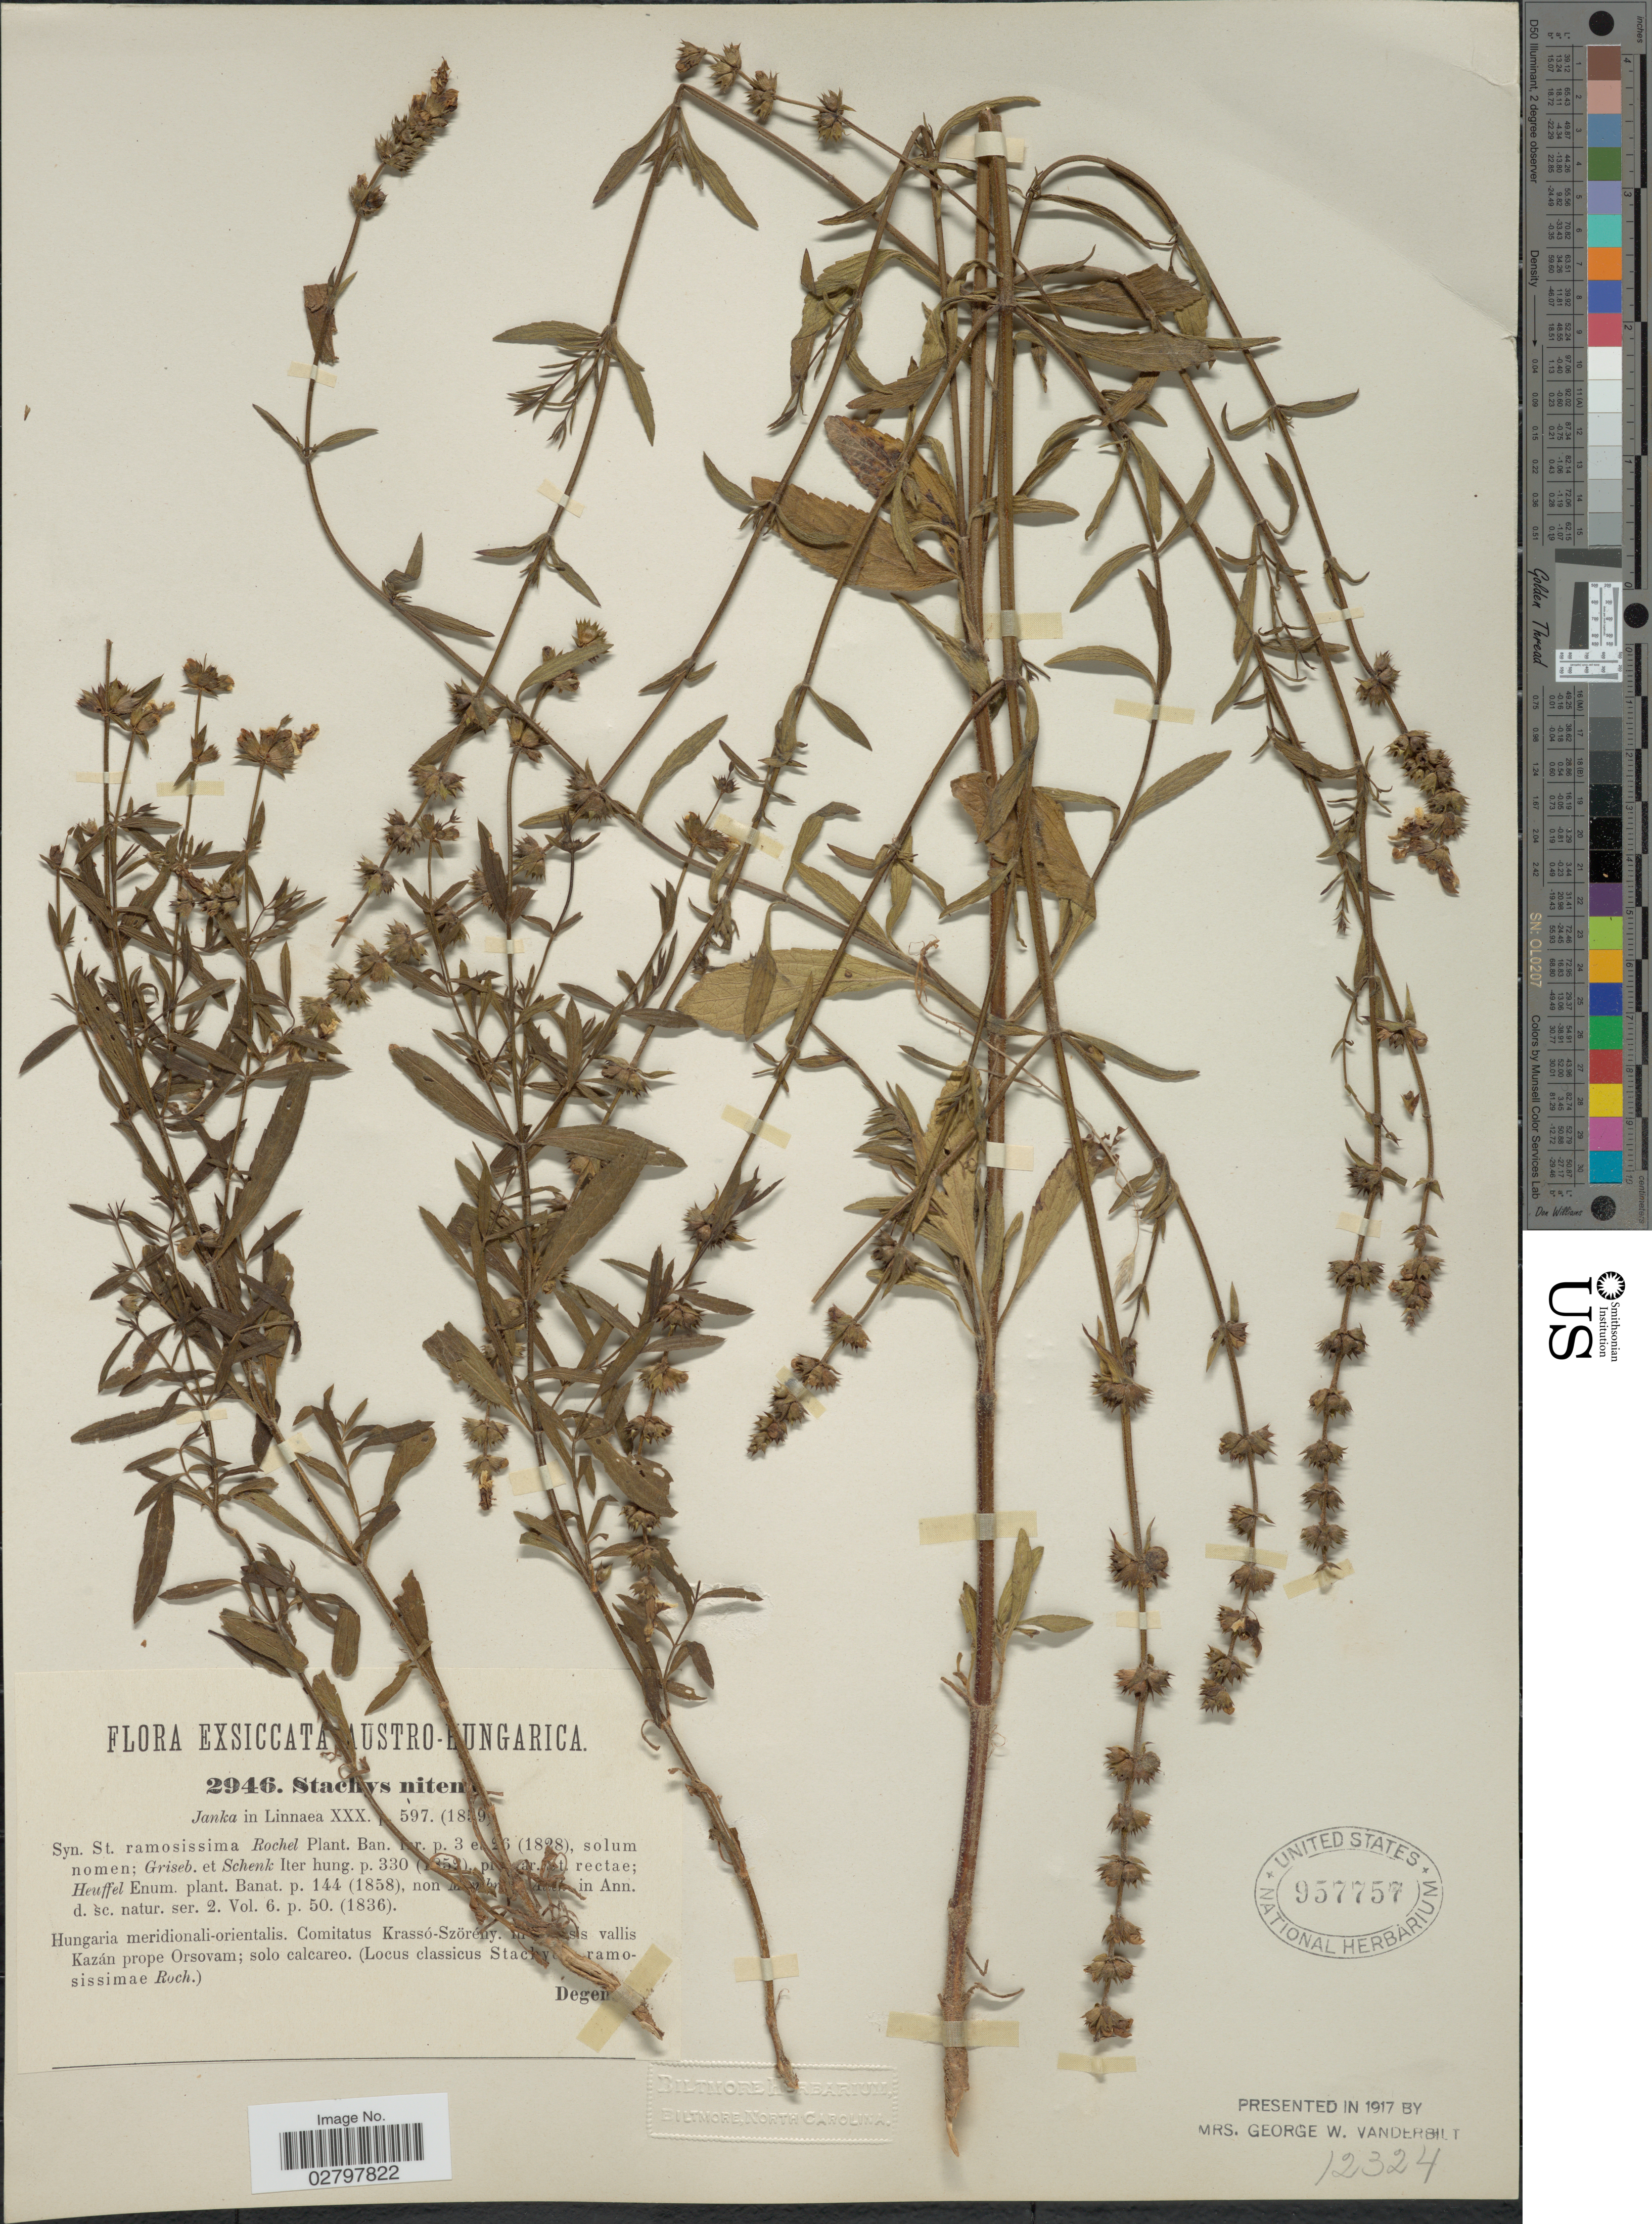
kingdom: Plantae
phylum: Tracheophyta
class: Magnoliopsida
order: Lamiales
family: Lamiaceae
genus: Stachys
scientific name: Stachys nitens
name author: Janka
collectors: Degen.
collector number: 2946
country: Hungary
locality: Austro-Hungarica, Hungaria meridionali-orientalis. Comitatus Krassó-Szörény. [illegible text] vallis Kazán prope Orsovam; solo calcareo.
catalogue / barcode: US 957757